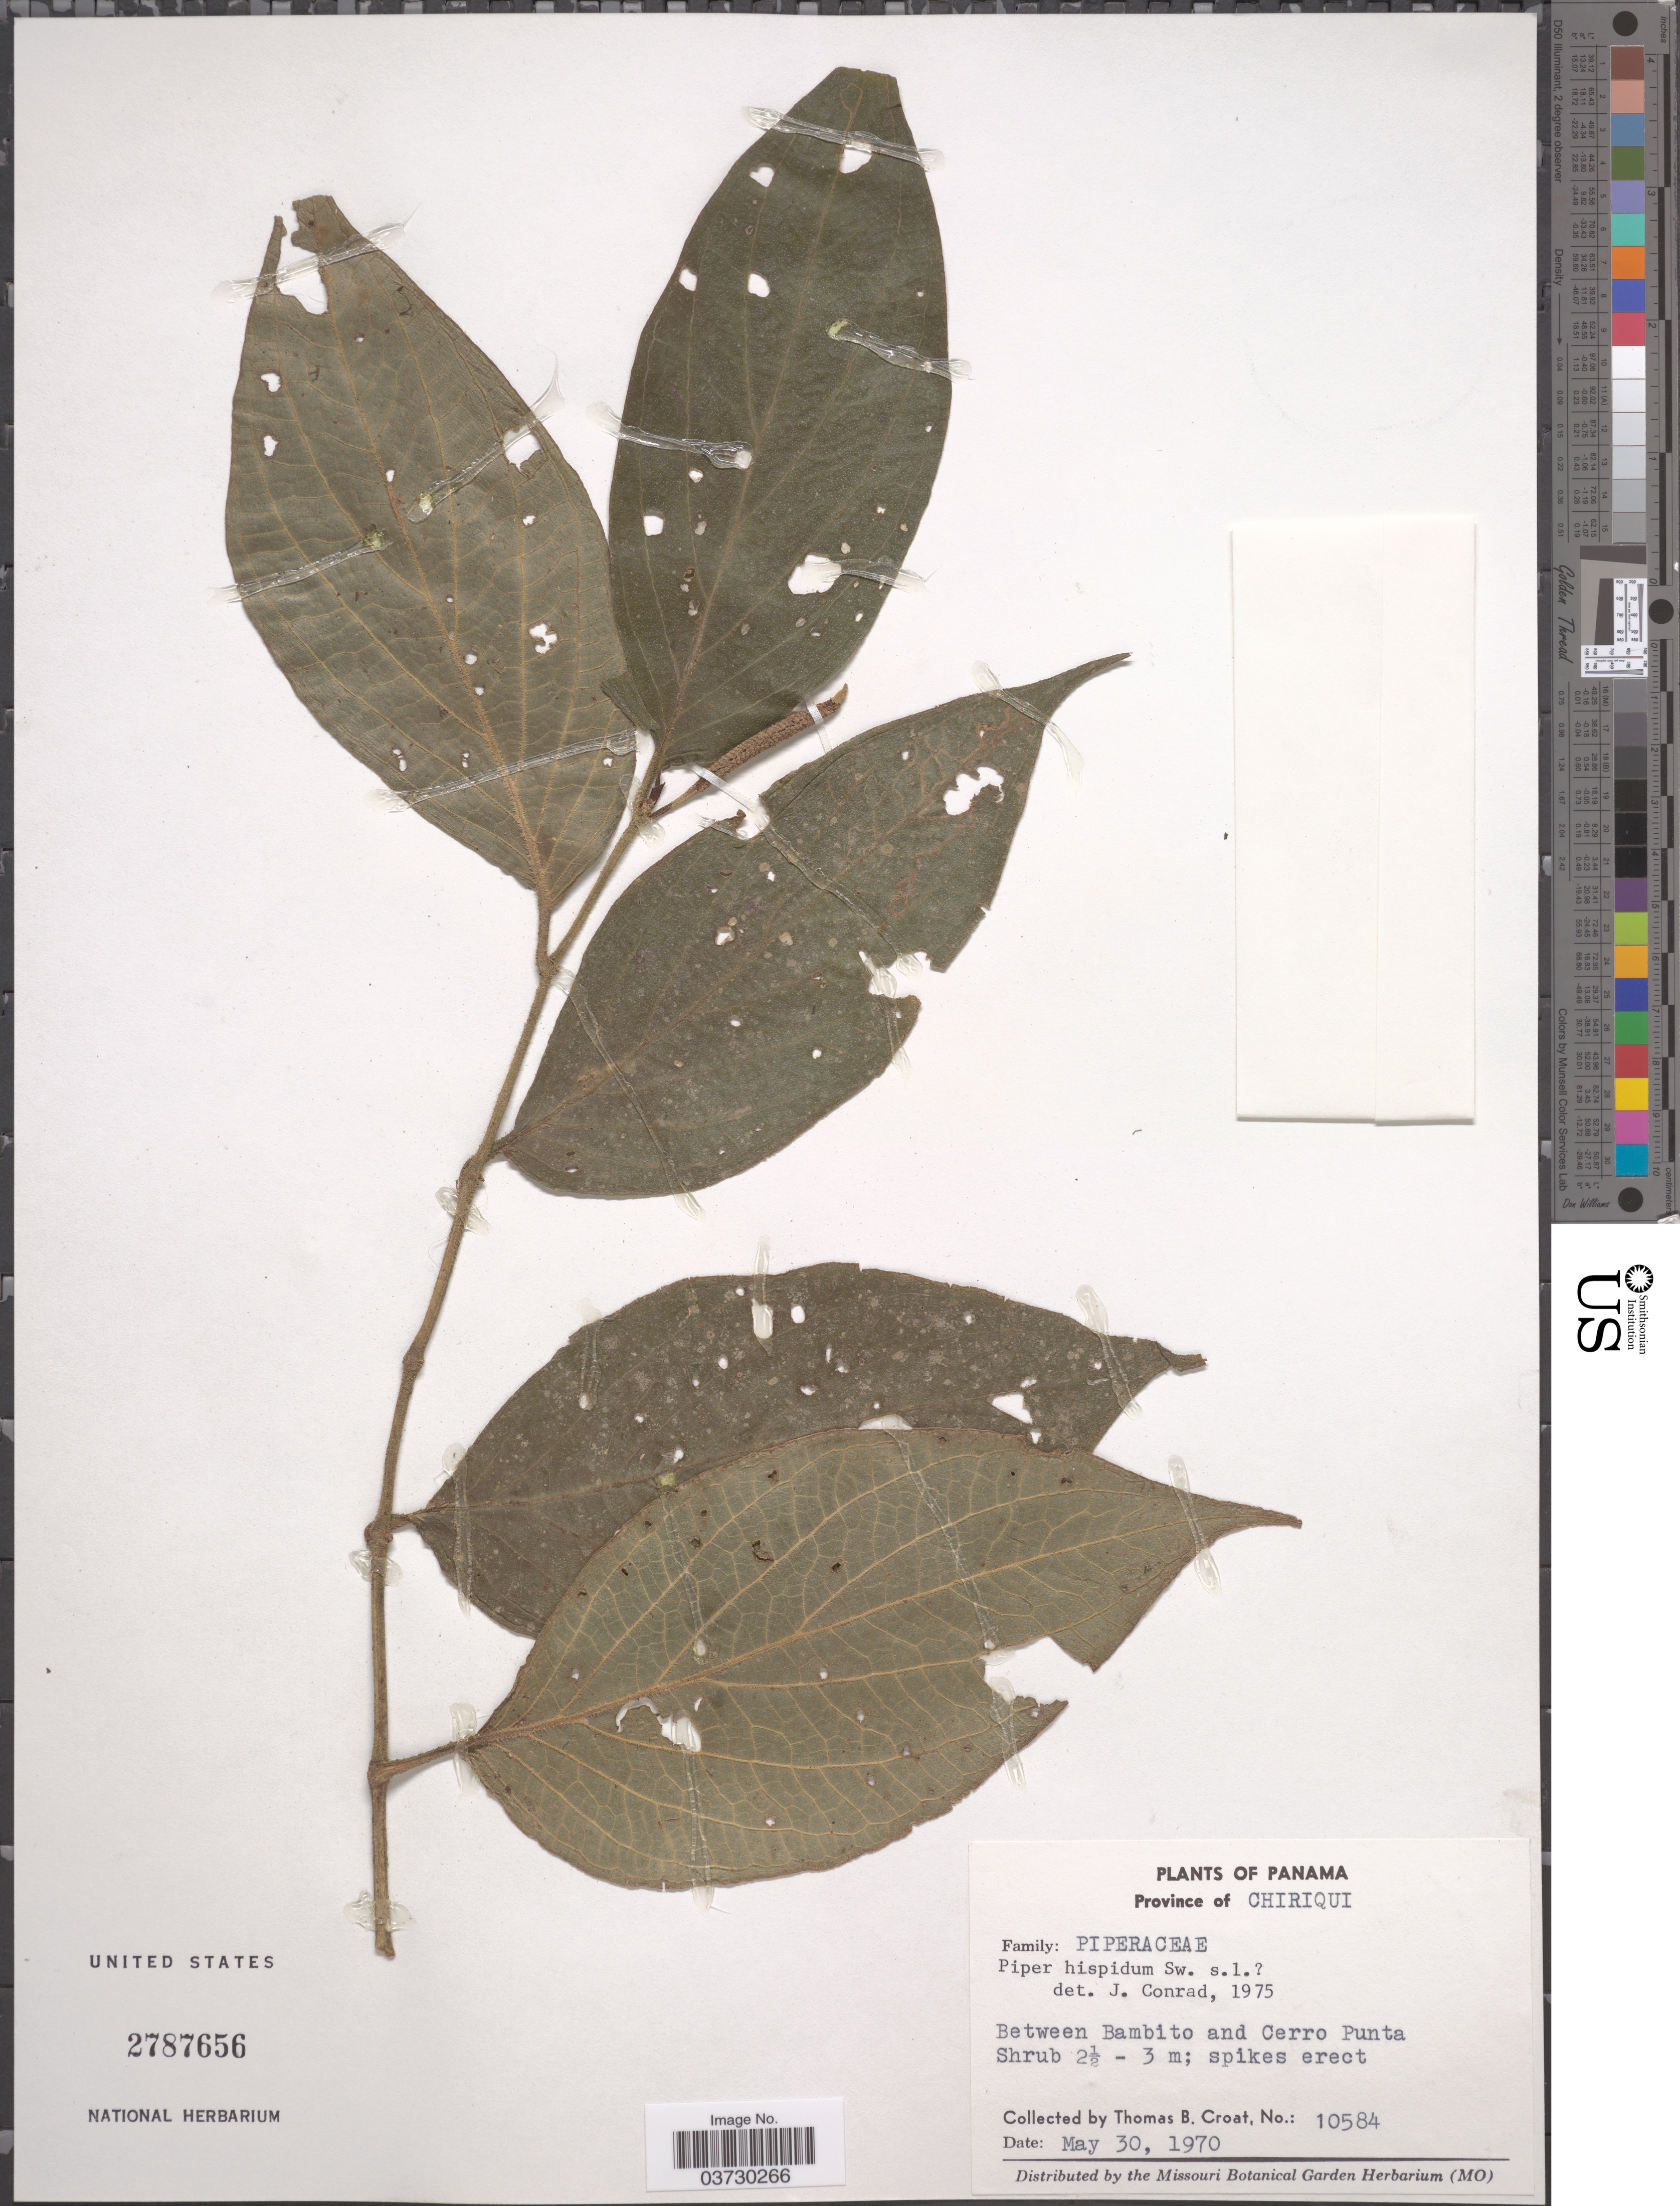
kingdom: Plantae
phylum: Tracheophyta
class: Magnoliopsida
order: Piperales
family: Piperaceae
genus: Piper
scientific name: Piper hispidum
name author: Sw.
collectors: T. B. Croat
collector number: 10584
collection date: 1970-05-30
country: Panama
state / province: Chiriqui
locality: Between Bambito and Cerro Punta.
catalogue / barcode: US 2787656